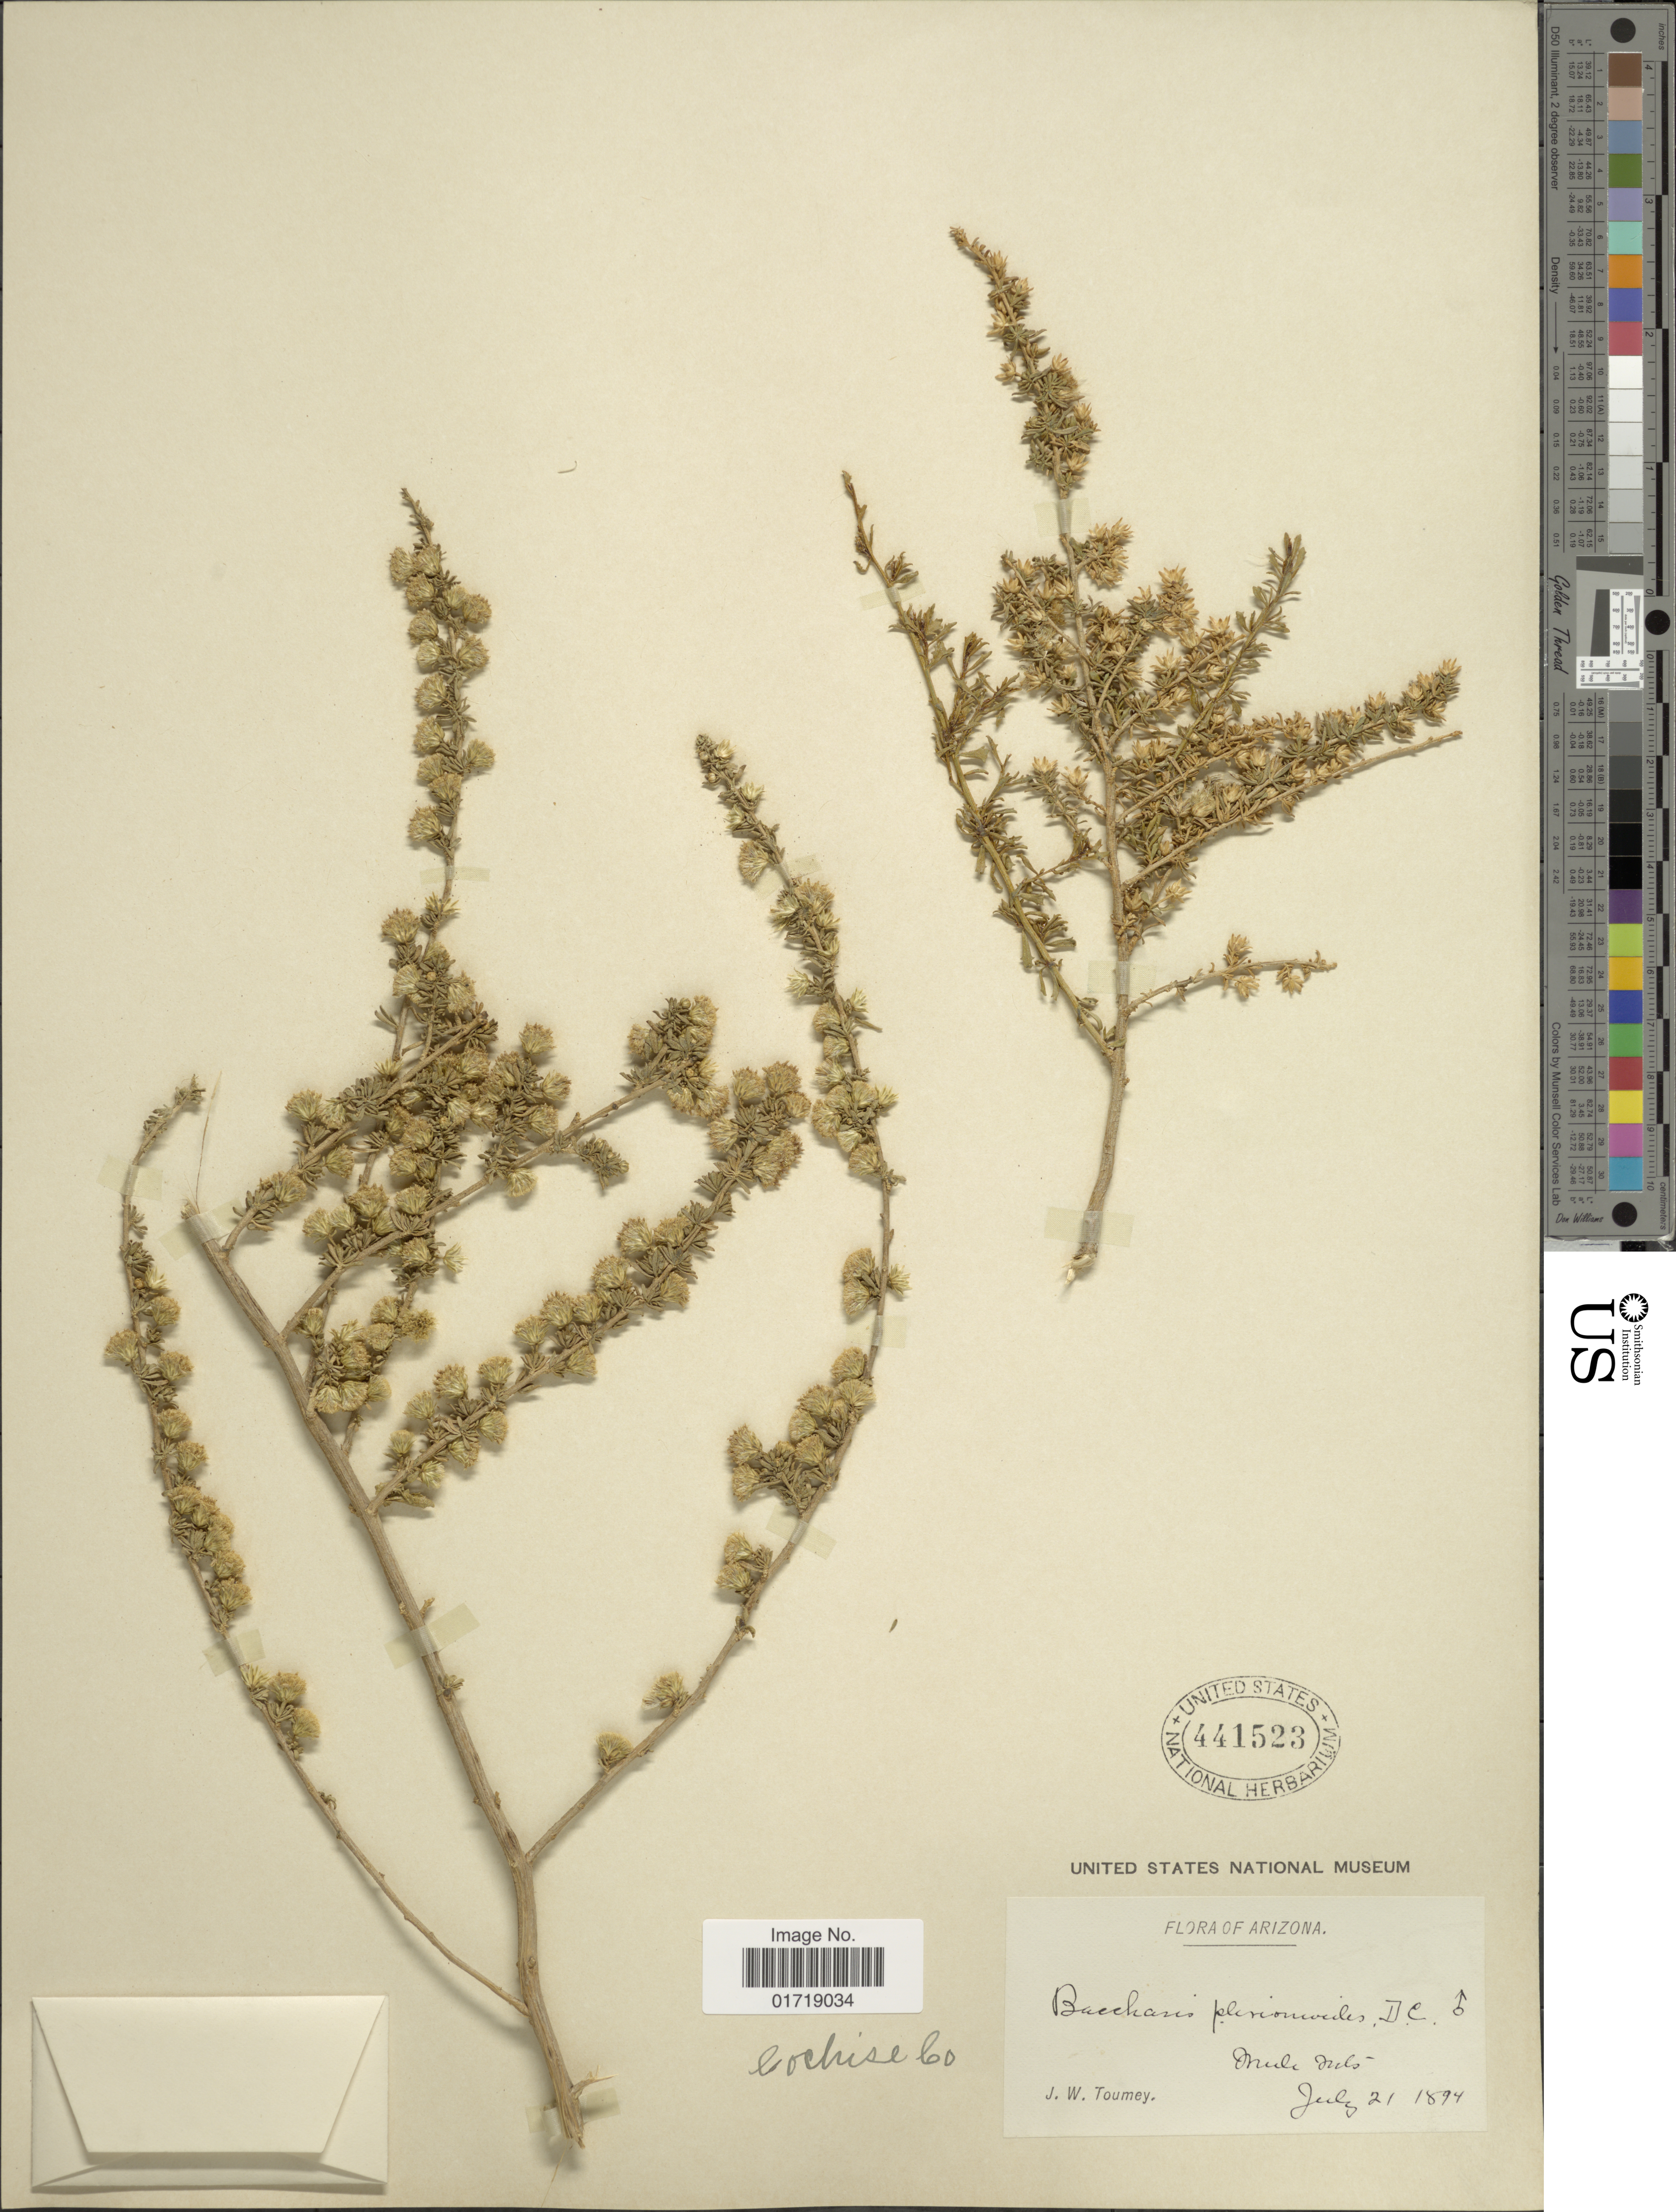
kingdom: Plantae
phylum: Tracheophyta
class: Magnoliopsida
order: Asterales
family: Asteraceae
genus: Baccharis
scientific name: Baccharis pteronioides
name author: DC.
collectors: J. Tourney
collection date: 1894-07-21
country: United States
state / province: Arizona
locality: Cochise Co., Mule Mts.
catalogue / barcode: US 441523